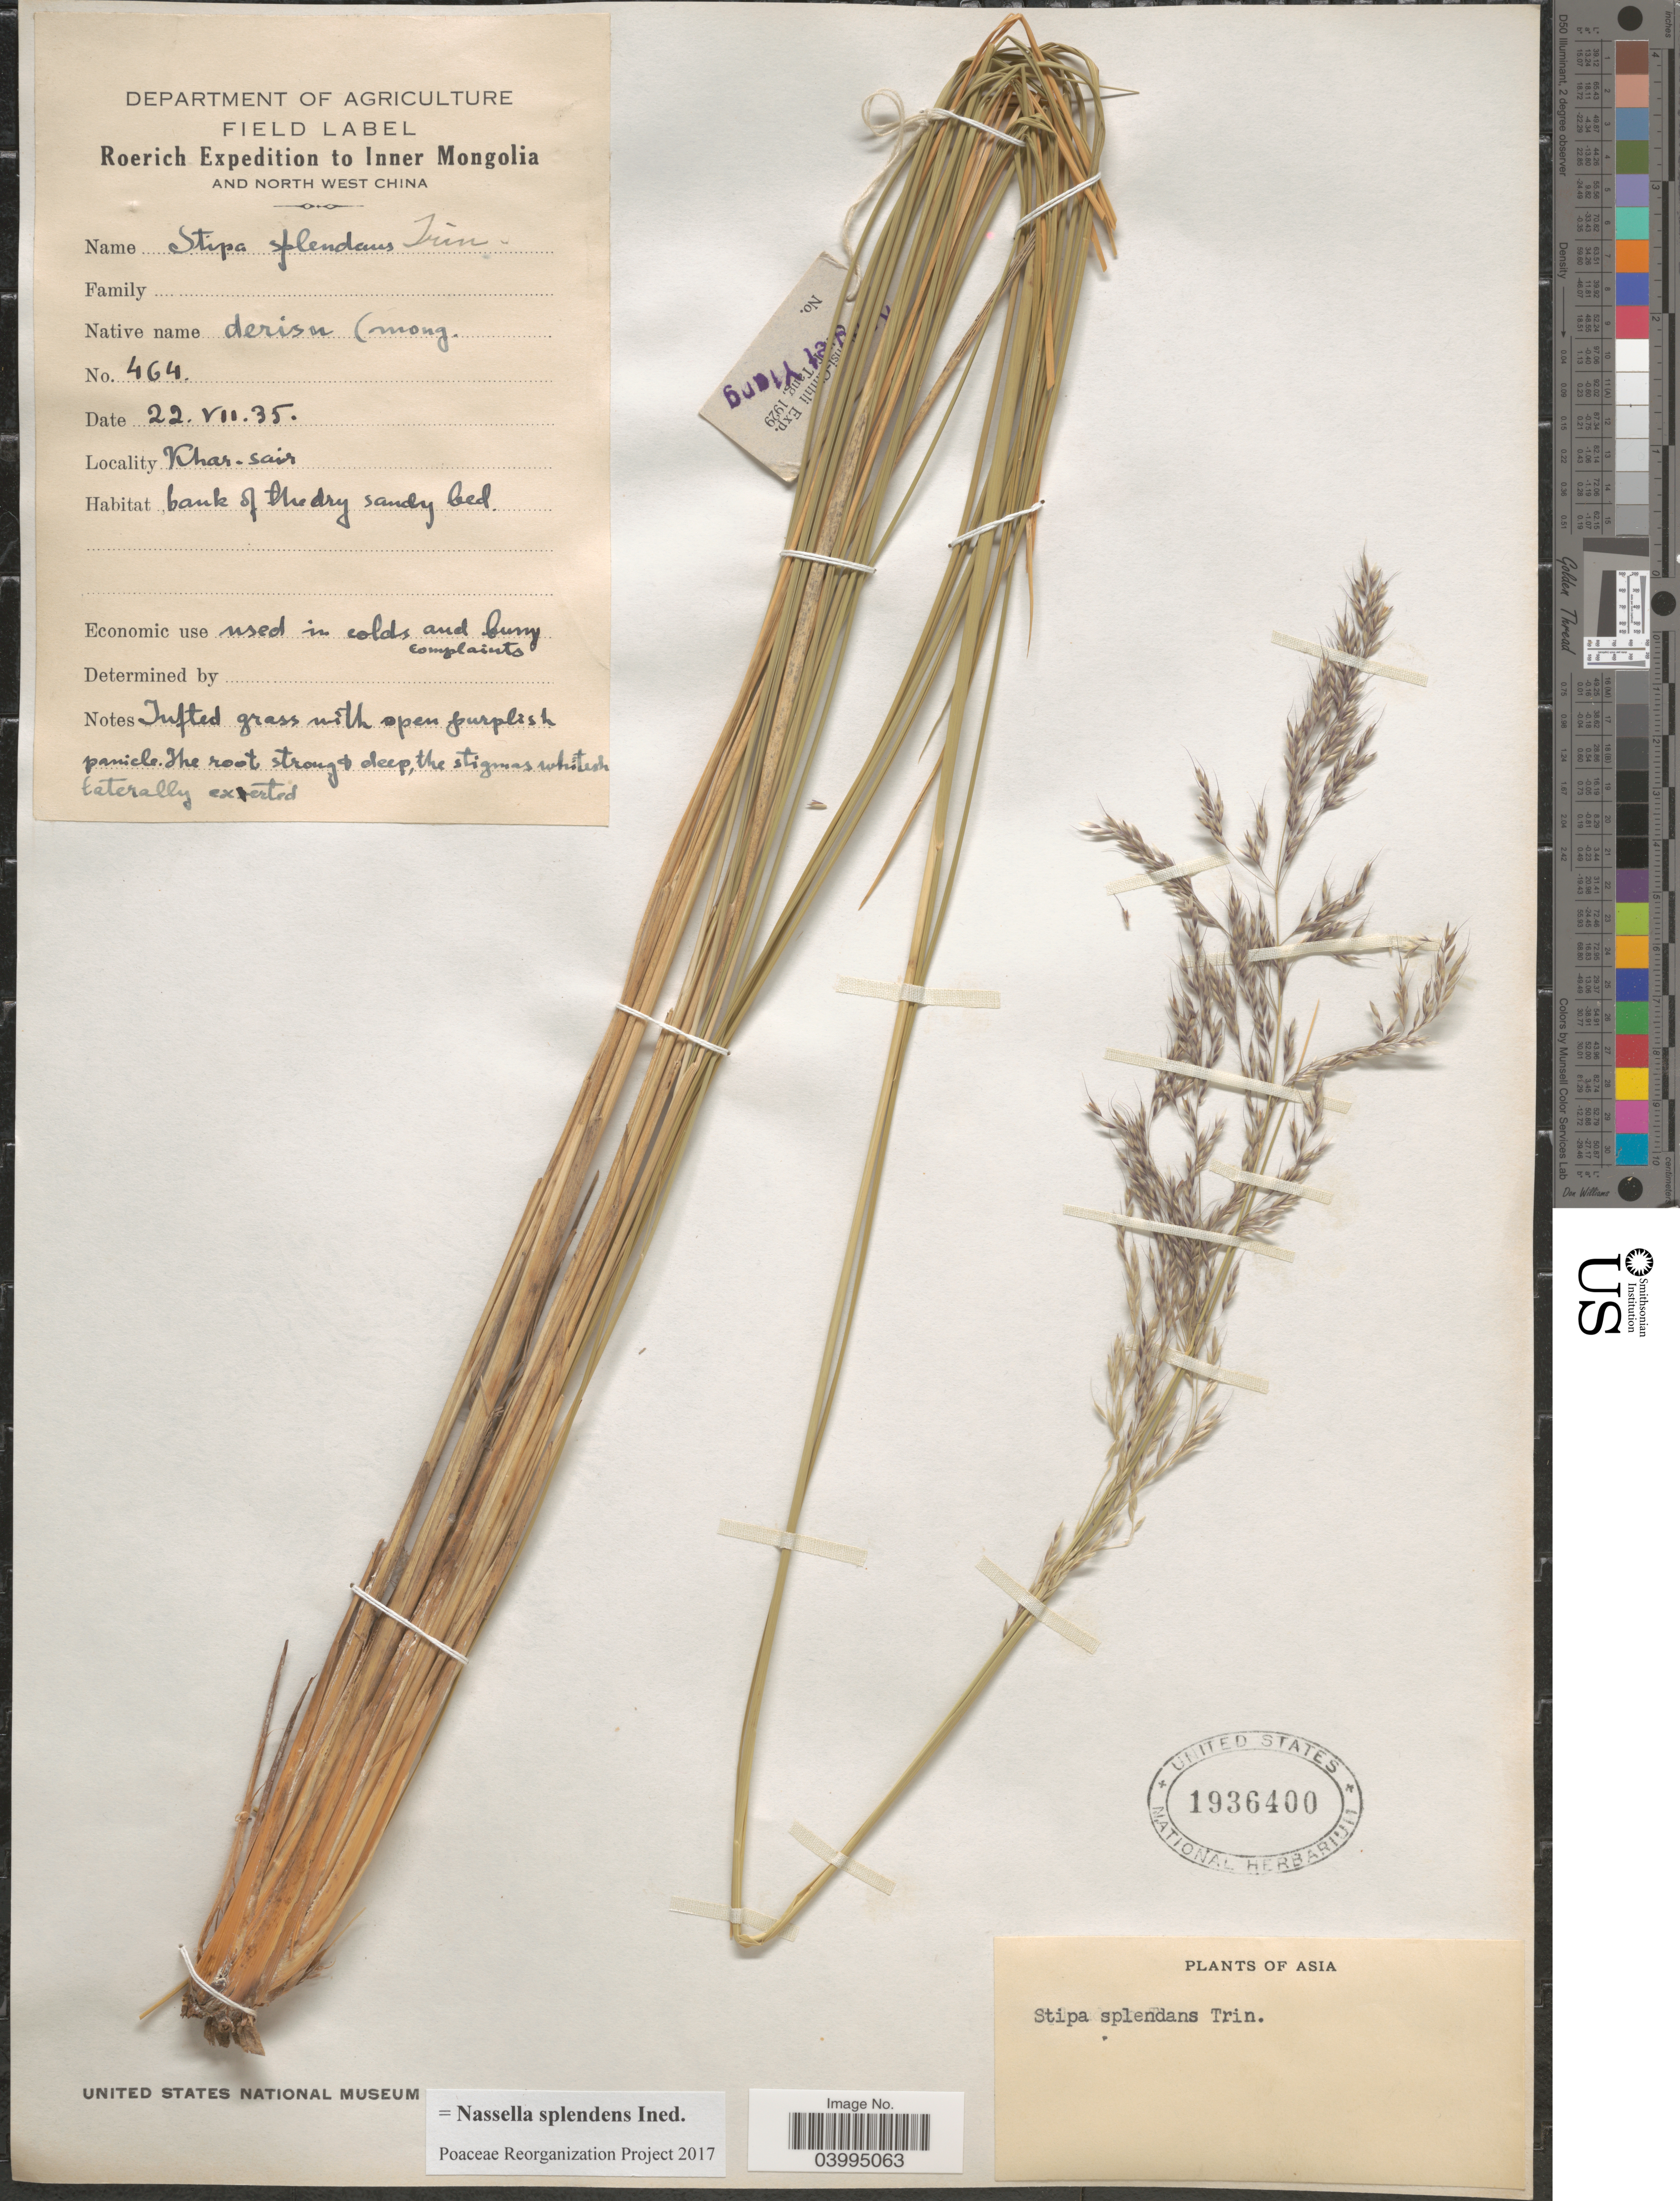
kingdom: Plantae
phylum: Tracheophyta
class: Liliopsida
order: Poales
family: Poaceae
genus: Neotrinia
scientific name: Neotrinia splendens (Trin.) M. Nobis, P.D. Gudkova & A. Nowak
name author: (Trin.)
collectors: Roerich Expedition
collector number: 464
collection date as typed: Transcribed d/m/y: 22/7/35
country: China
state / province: Nei Monggol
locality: Inner Mongolia and North West China. Khar-sair.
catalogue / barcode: US 1936400